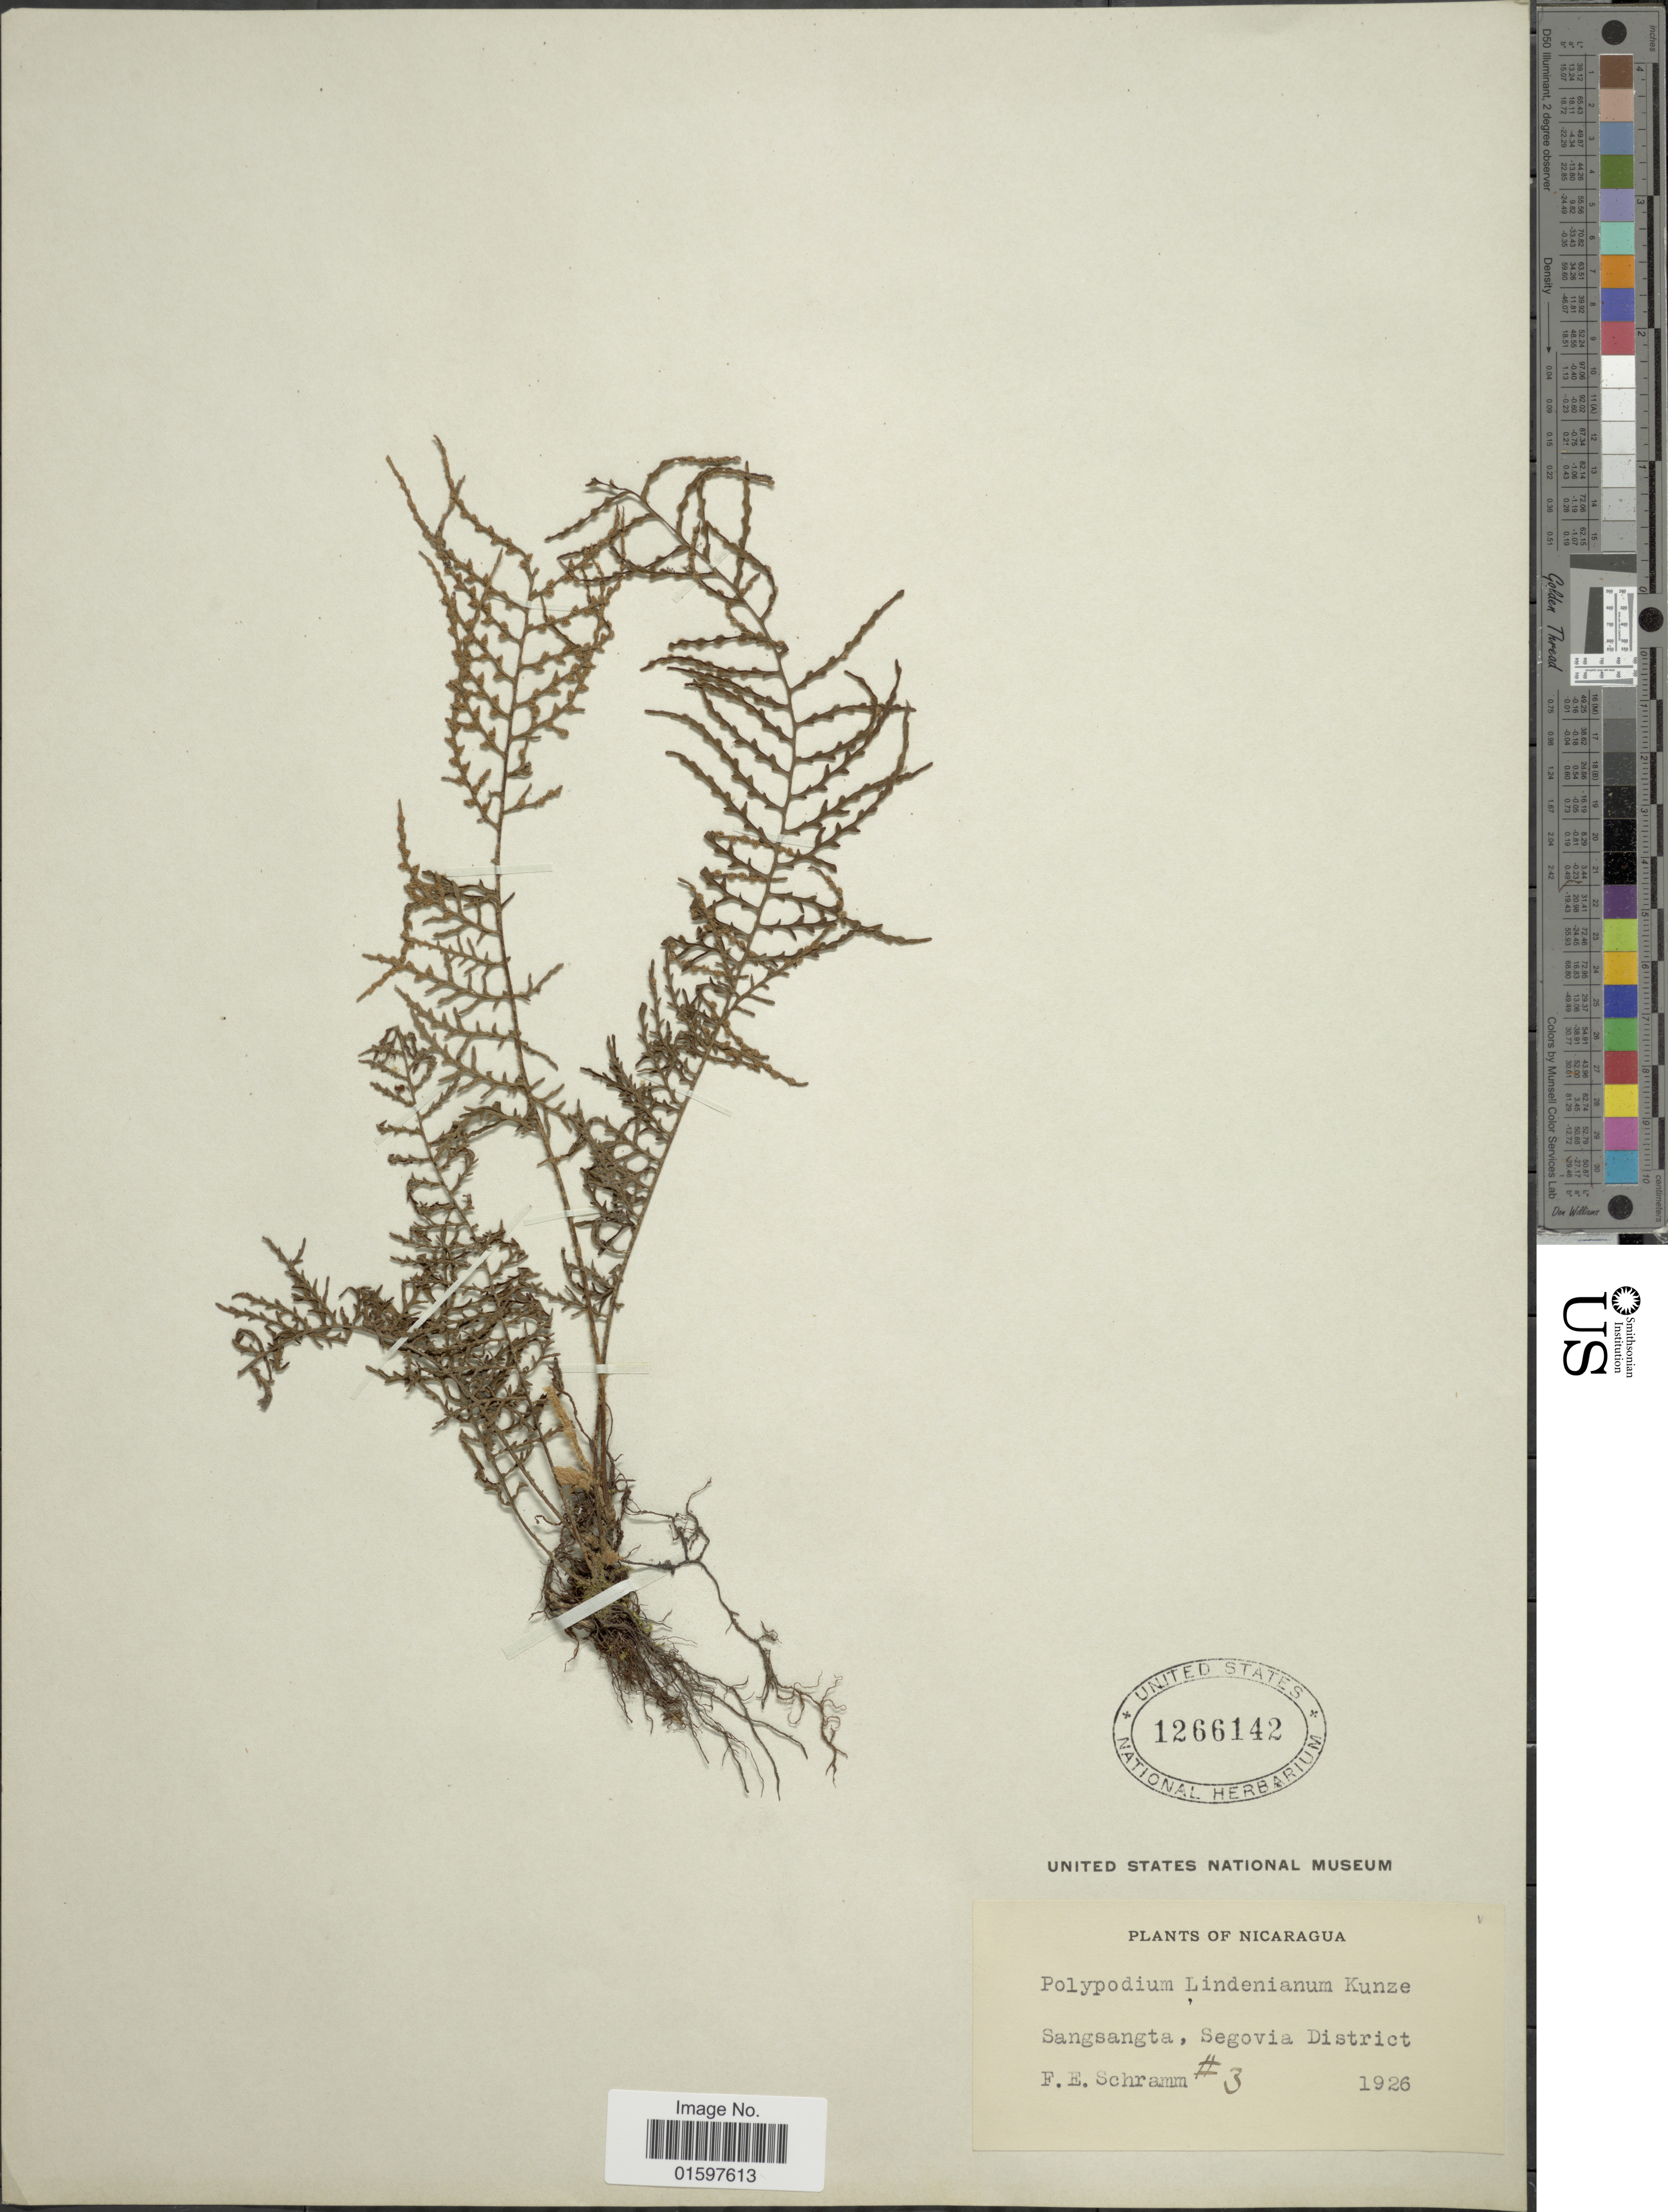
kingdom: Plantae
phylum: Tracheophyta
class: Polypodiopsida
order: Polypodiales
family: Polypodiaceae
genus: Pleopeltis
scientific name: Pleopeltis lindeniana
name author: (Kunze) A.R. Sm. & Tejero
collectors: F. E. Schramm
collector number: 3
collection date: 1926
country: Nicaragua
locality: Sangasangtam Segovia District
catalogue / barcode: US 1266142